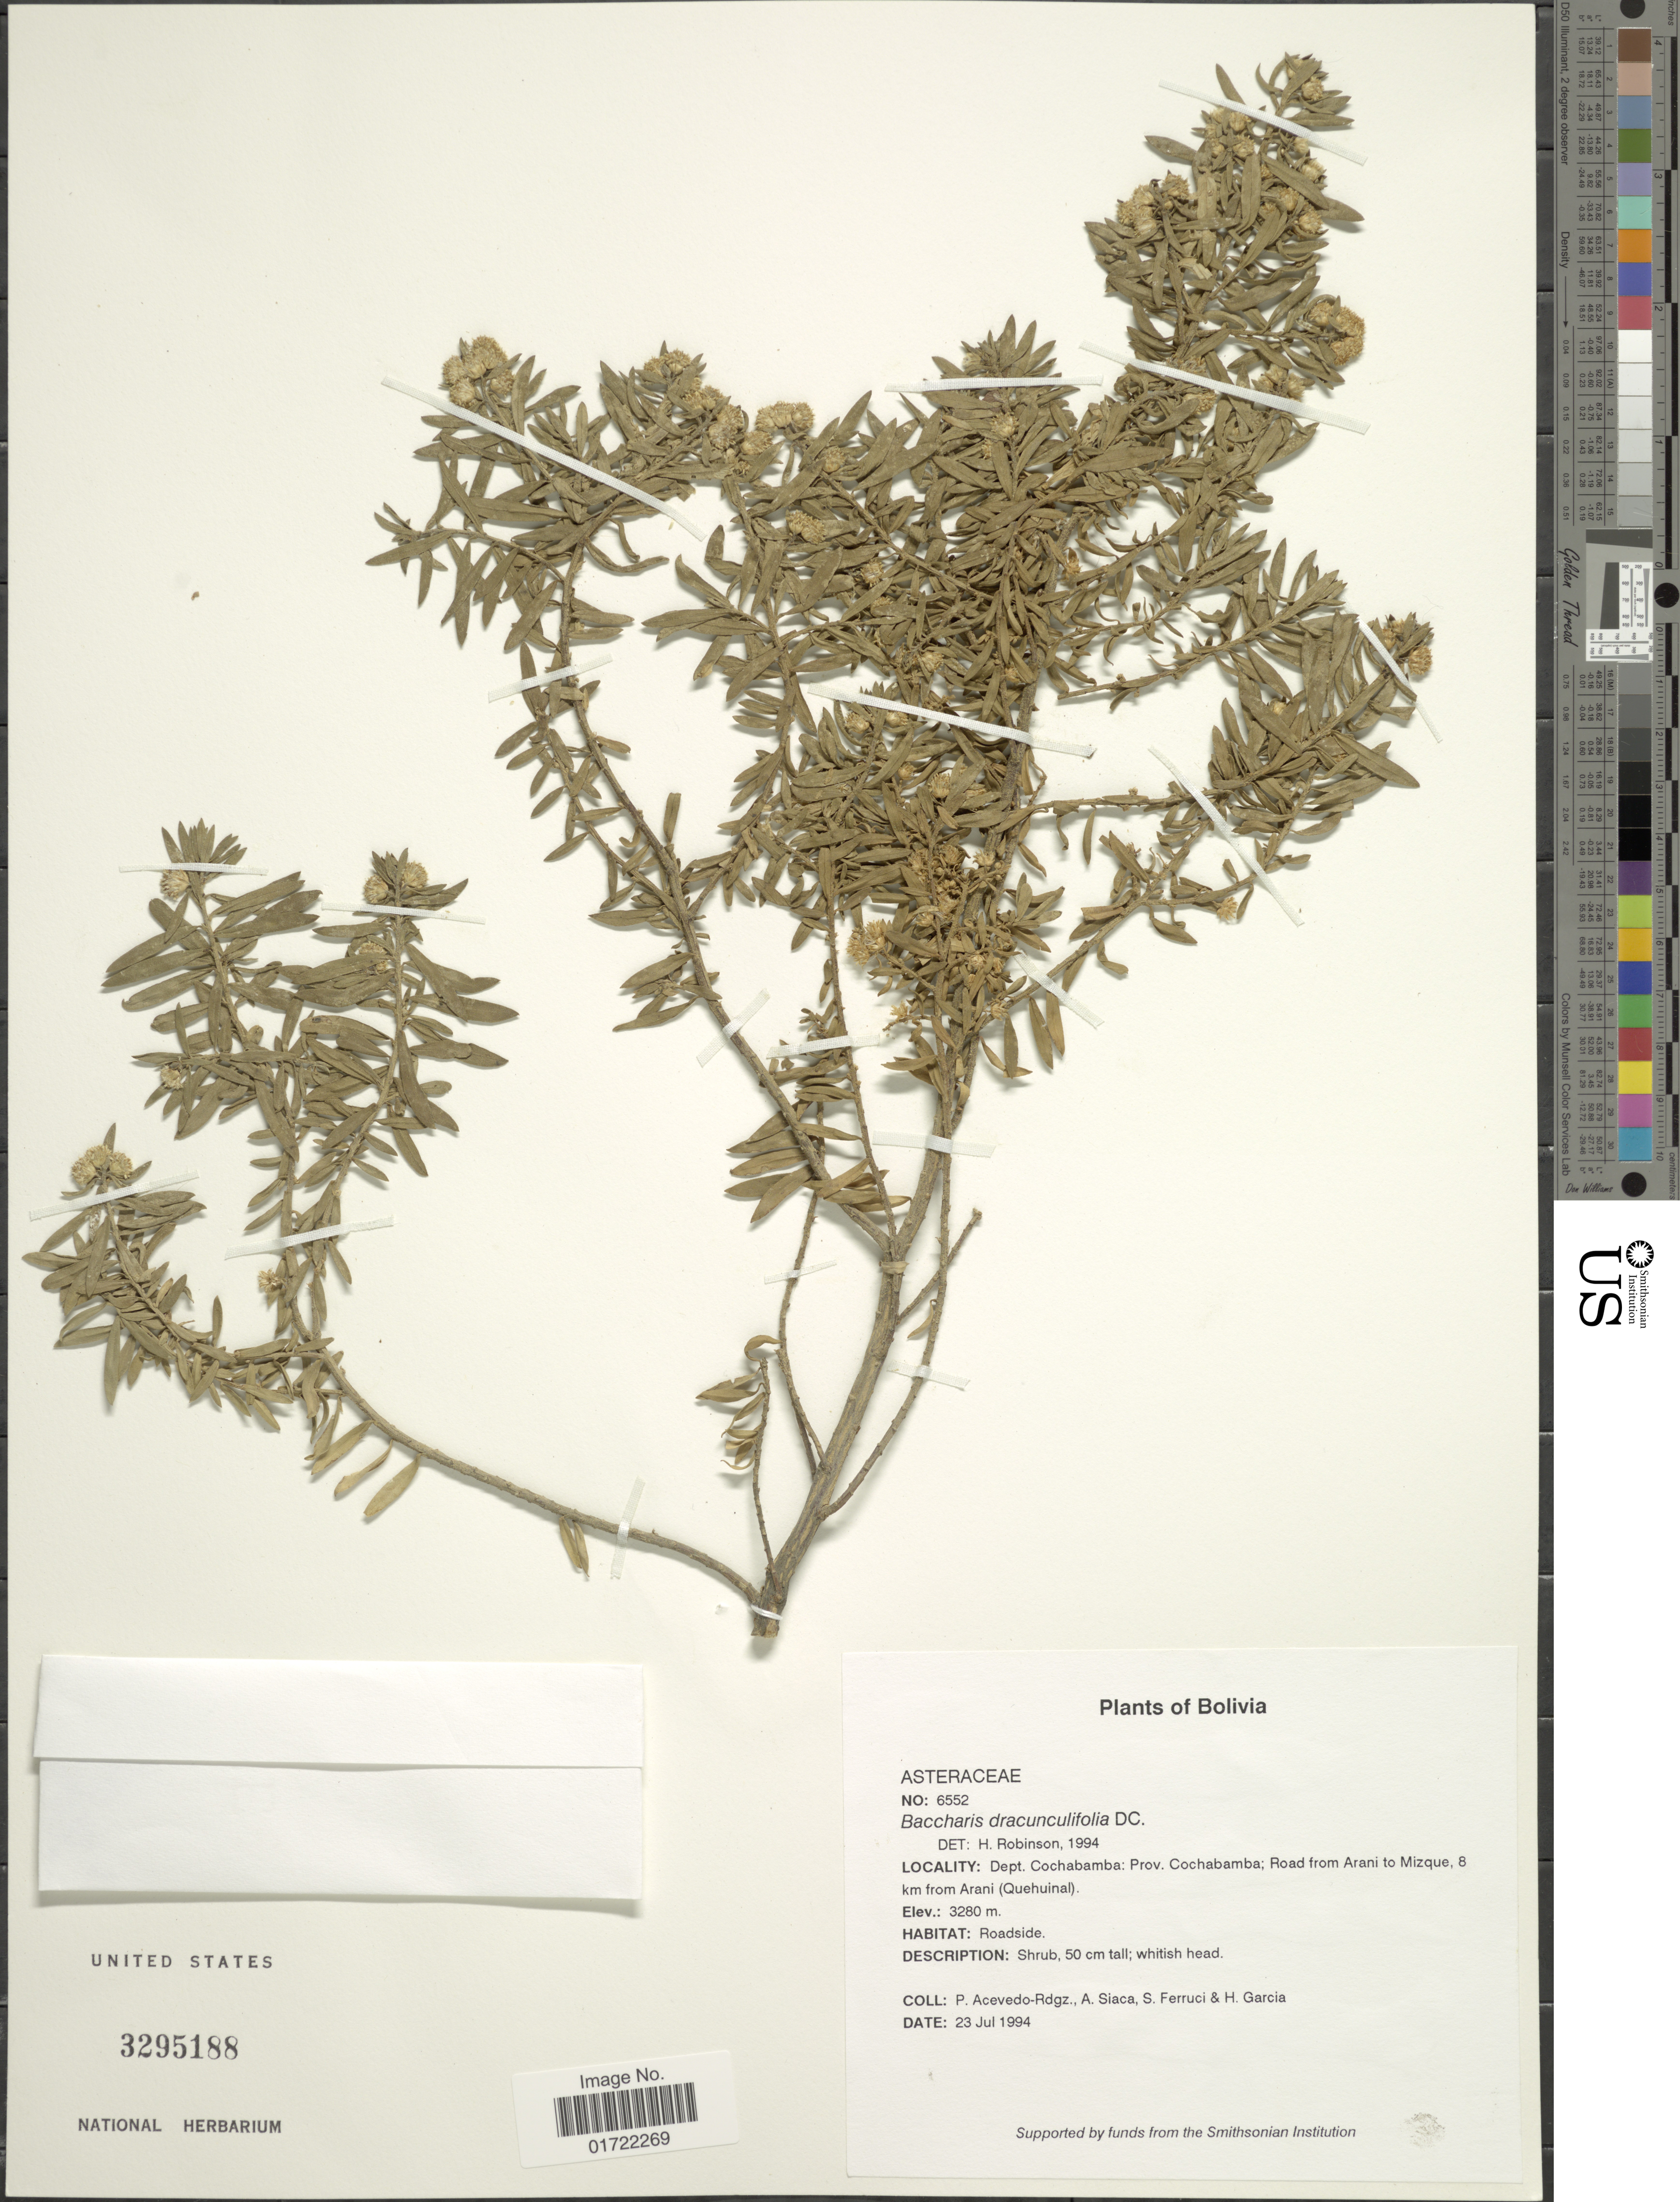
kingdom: Plantae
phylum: Tracheophyta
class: Magnoliopsida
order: Asterales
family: Asteraceae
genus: Baccharis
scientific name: Baccharis dracunculifolia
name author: DC.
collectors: P. Acevedo-Rodr., A. Siaca, S. Ferrucci & H. Garcia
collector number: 6552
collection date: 1994-07-23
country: Bolivia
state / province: Cochabamba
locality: Prov. Cochabamba, road from Arani to Mizque, 8 km from Arani (Quehuinal)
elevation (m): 3280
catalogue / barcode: US 3295188